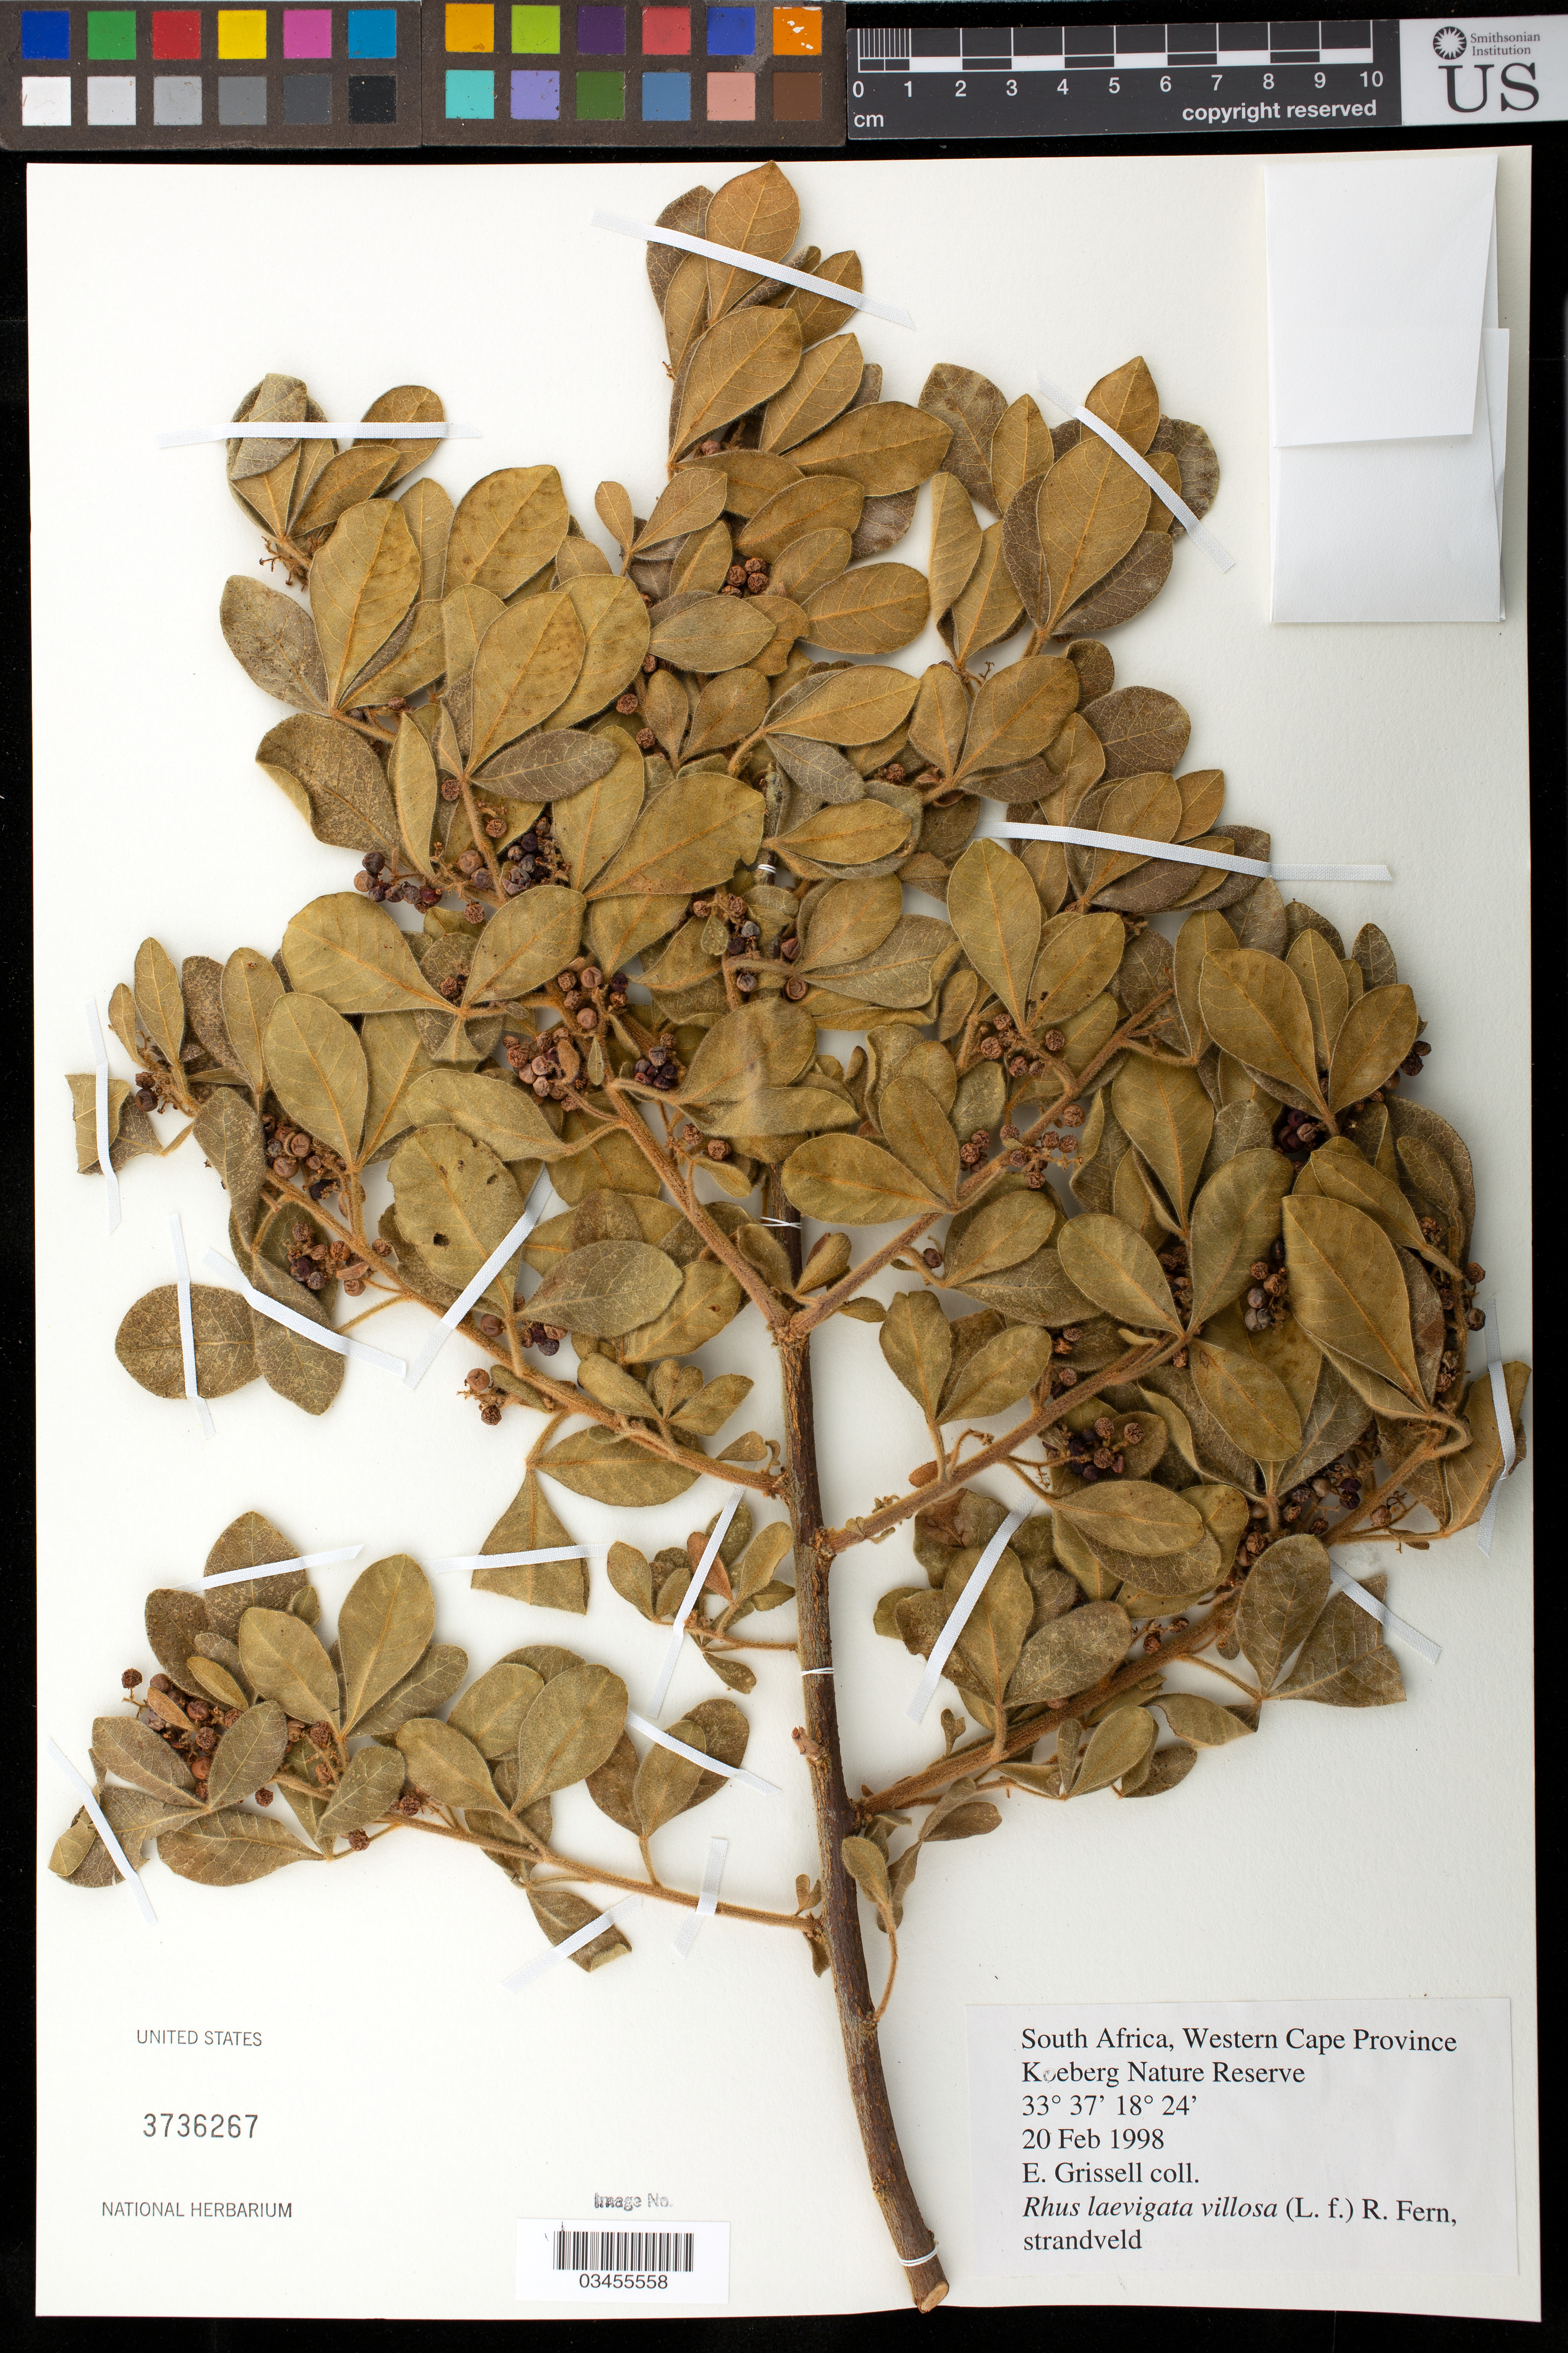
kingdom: Plantae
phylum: Tracheophyta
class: Magnoliopsida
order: Sapindales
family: Anacardiaceae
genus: Rhus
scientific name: Rhus laevigata var. villosa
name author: (L. f.) R. Fern.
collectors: E. Grissell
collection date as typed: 20 February 1998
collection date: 1998-02-20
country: South Africa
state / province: Western Cape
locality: Koeberg Nature Reserve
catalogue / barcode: US 3736267